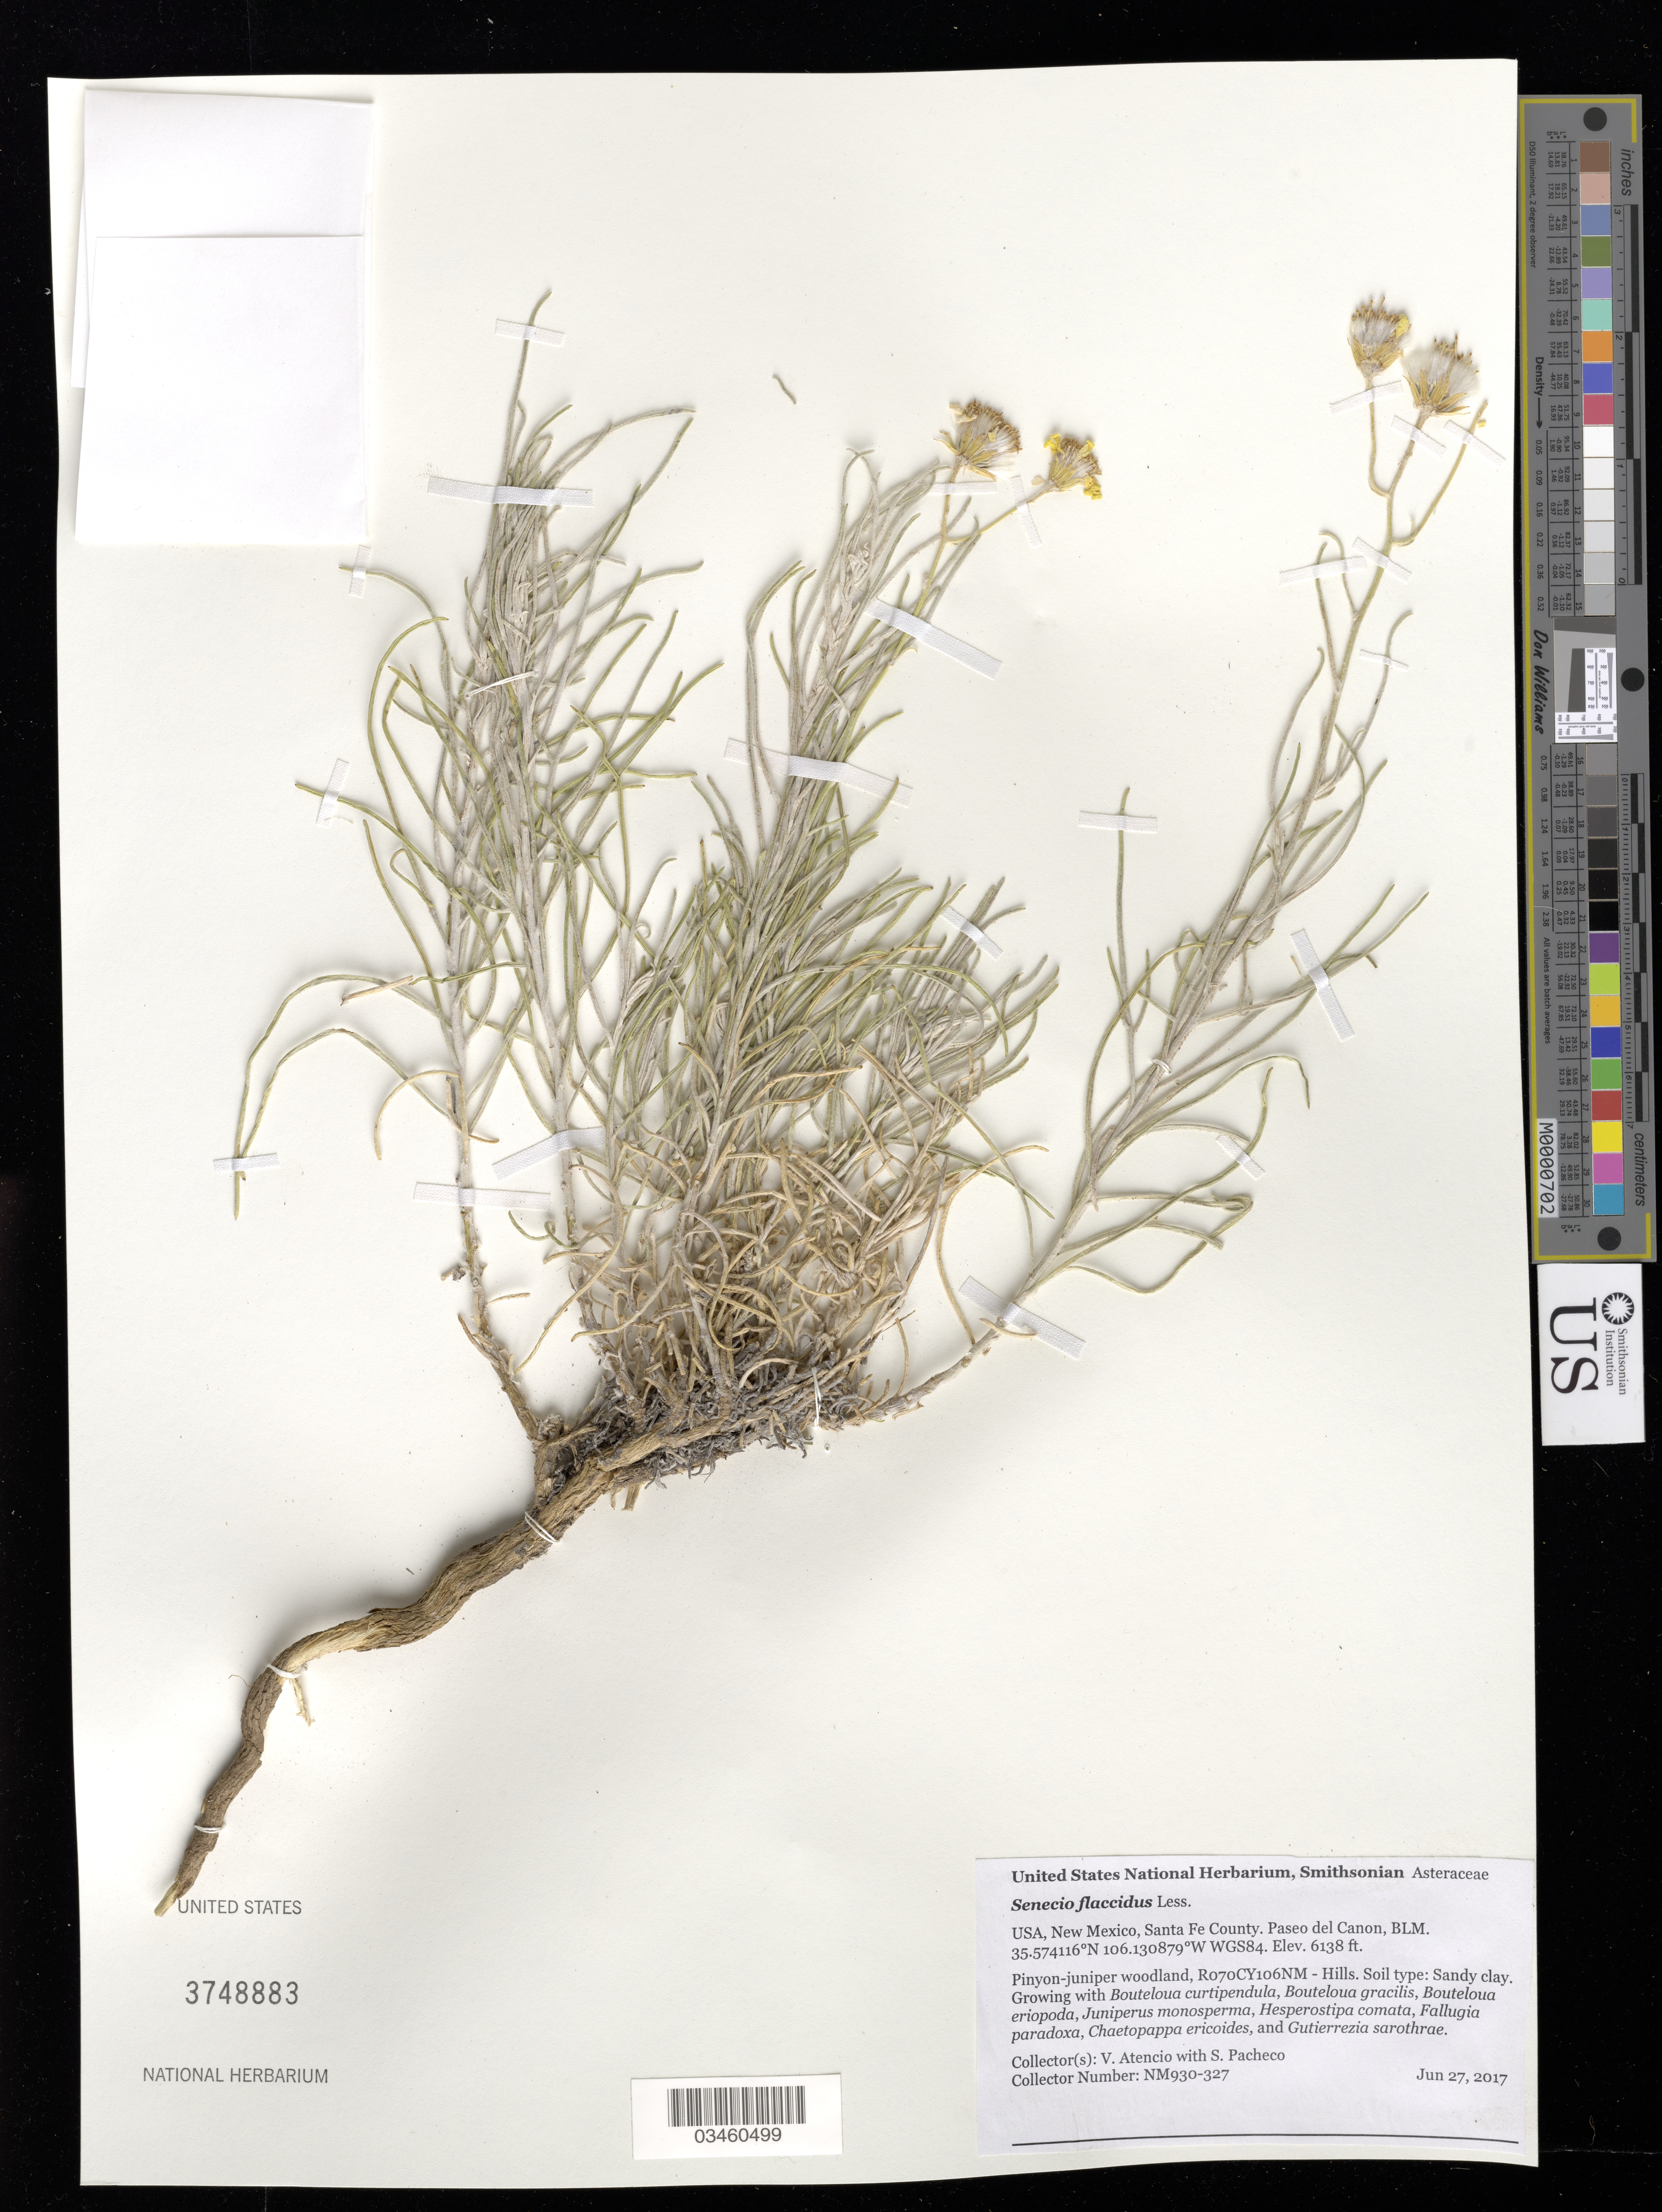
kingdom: Plantae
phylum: Tracheophyta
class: Magnoliopsida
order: Asterales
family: Asteraceae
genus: Senecio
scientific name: Senecio flaccidus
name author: Less.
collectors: V. Atencio & S. Pacheco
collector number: NM930-327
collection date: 2017-06-27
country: United States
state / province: New Mexico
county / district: Santa Fe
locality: BLM, Paseo del Canon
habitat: R070CY106NM - Hills. Sandy clay. Pinyon-juniper woodland.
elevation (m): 1871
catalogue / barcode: US 3748883